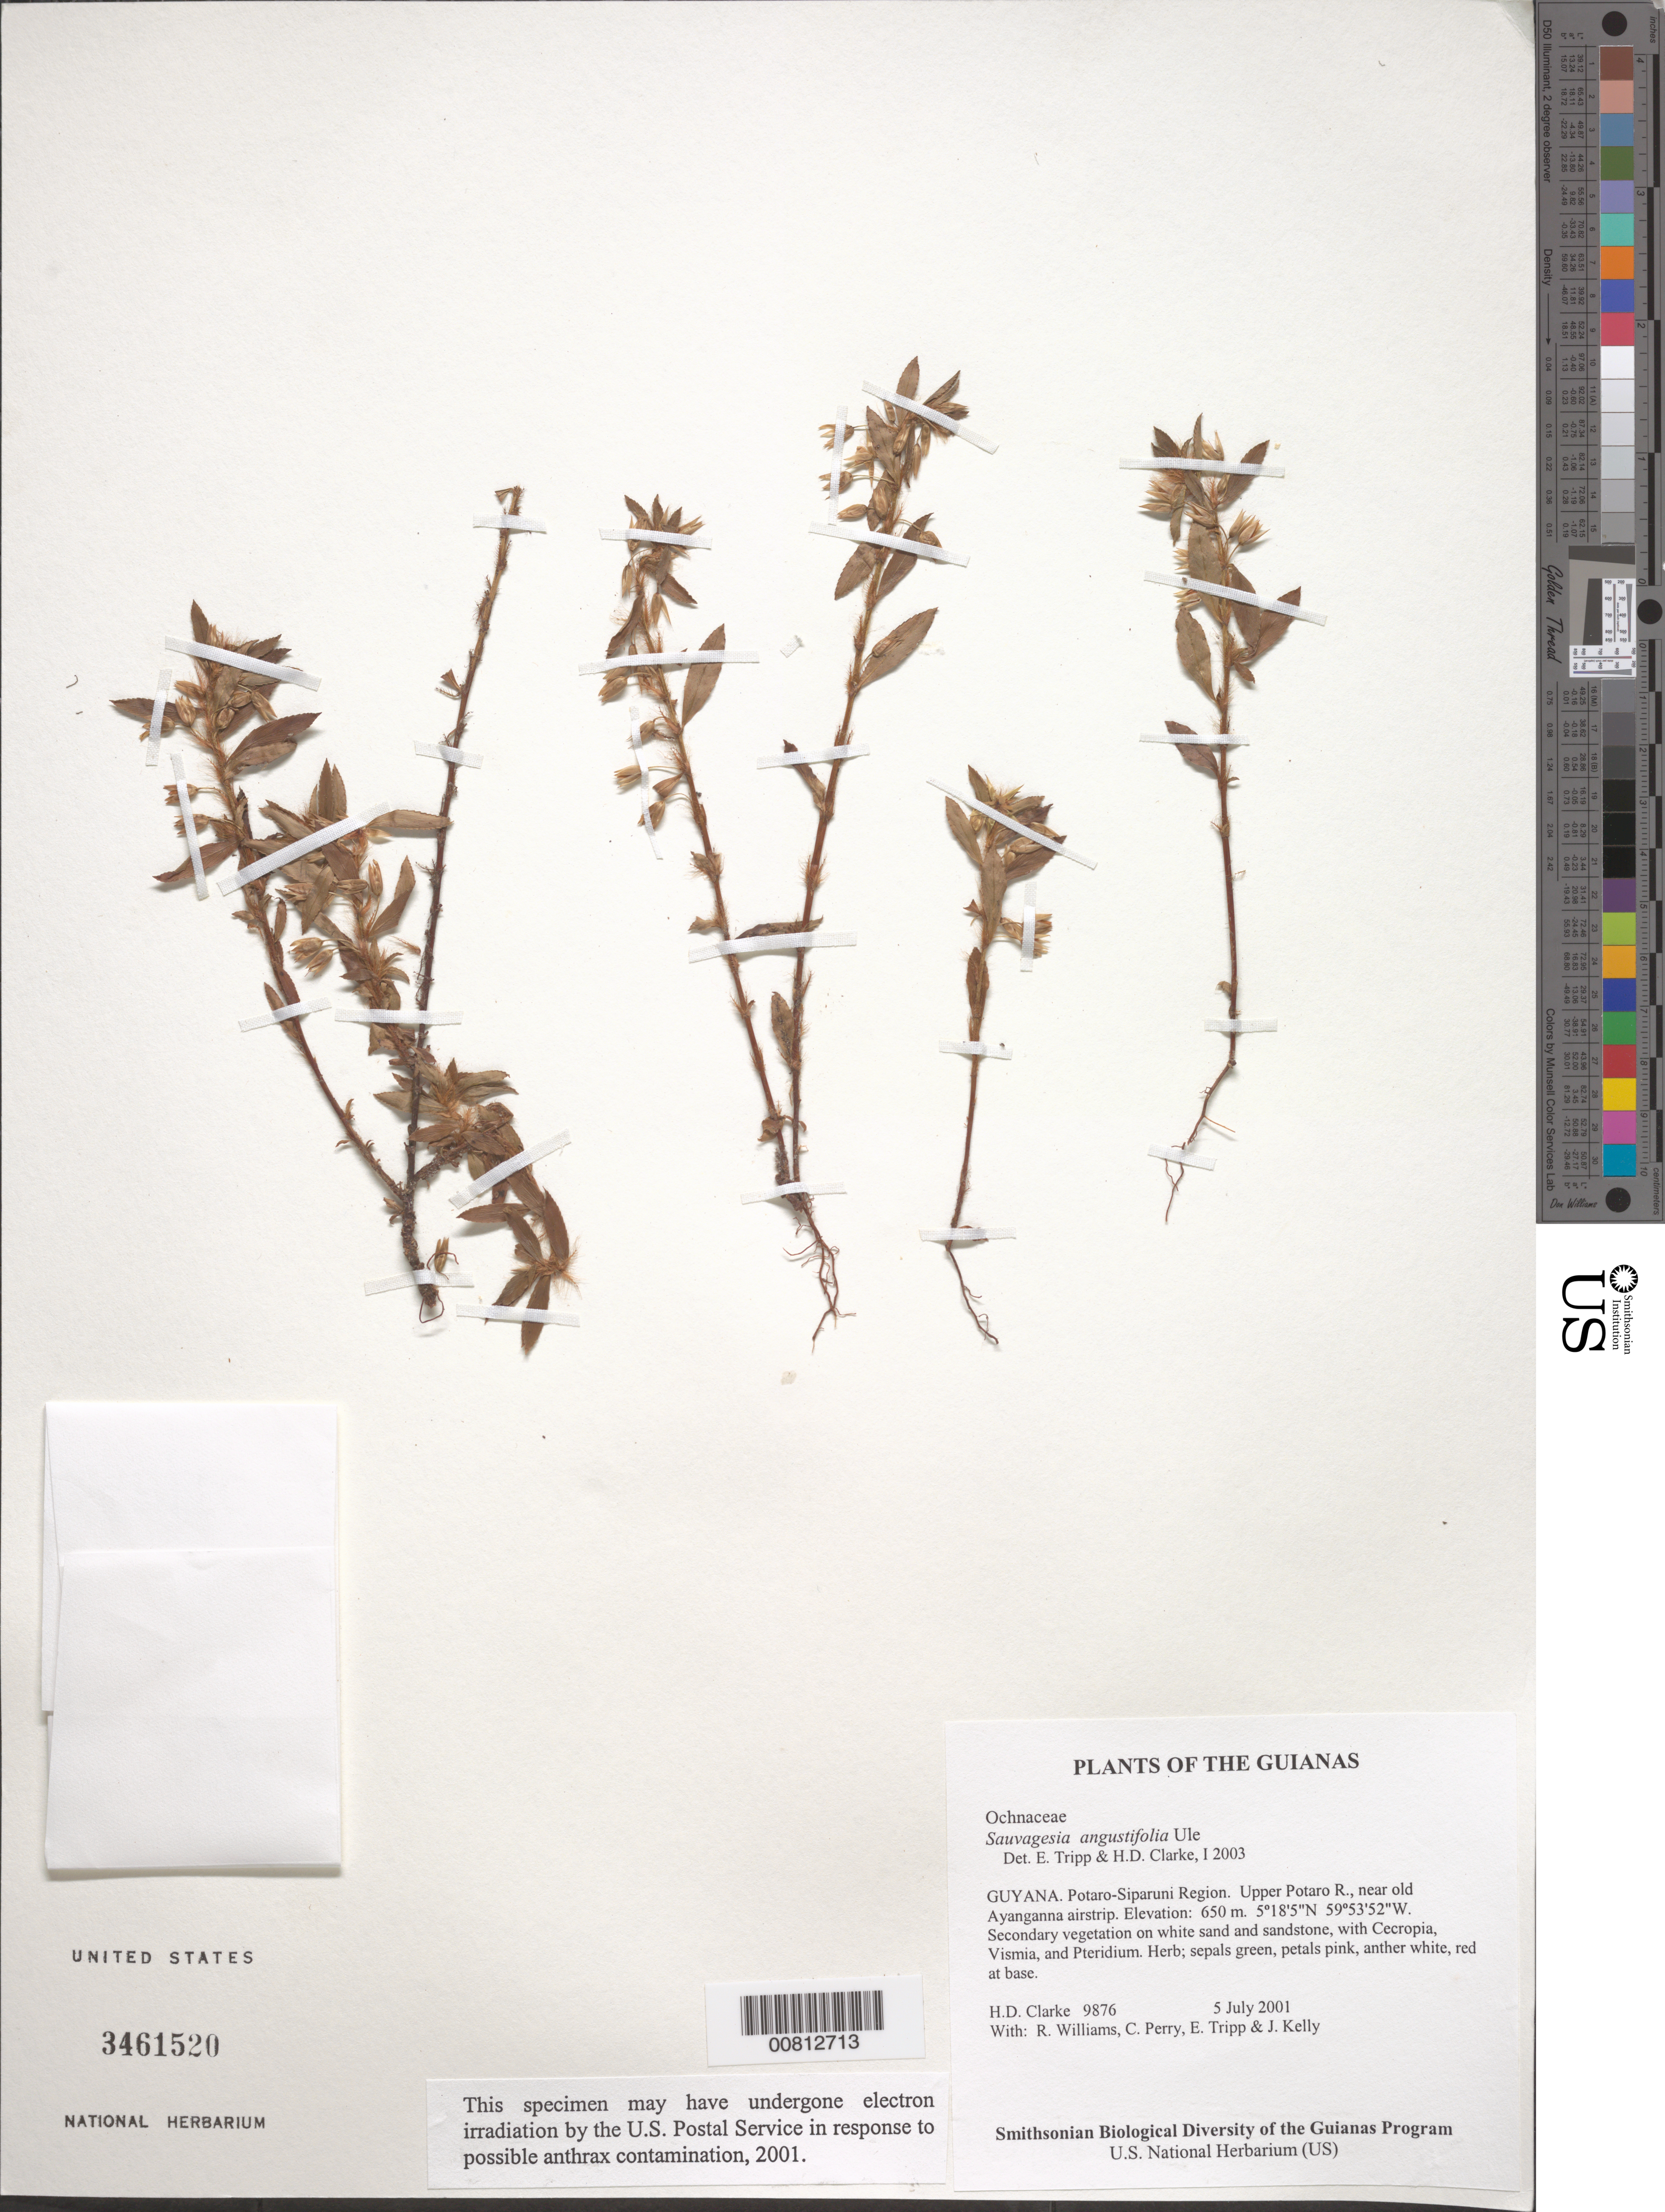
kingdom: Plantae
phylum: Tracheophyta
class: Magnoliopsida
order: Malpighiales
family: Ochnaceae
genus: Sauvagesia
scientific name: Sauvagesia erecta subsp. erecta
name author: L.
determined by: Sastre, C. H. L.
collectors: H. D. Clarke, R. Williams, C. Perry, E. Tripp & J. Kelly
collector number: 9876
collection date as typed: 5 July 2001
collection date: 2001-07-05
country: Guyana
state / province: Potaro-Siparuni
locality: Upper Potaro R., near old Ayanganna airstrip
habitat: Secondary vegetation on white sand and sandstone, with Cecropia, Vismia, and Pteridium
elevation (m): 650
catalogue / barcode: US 3461520